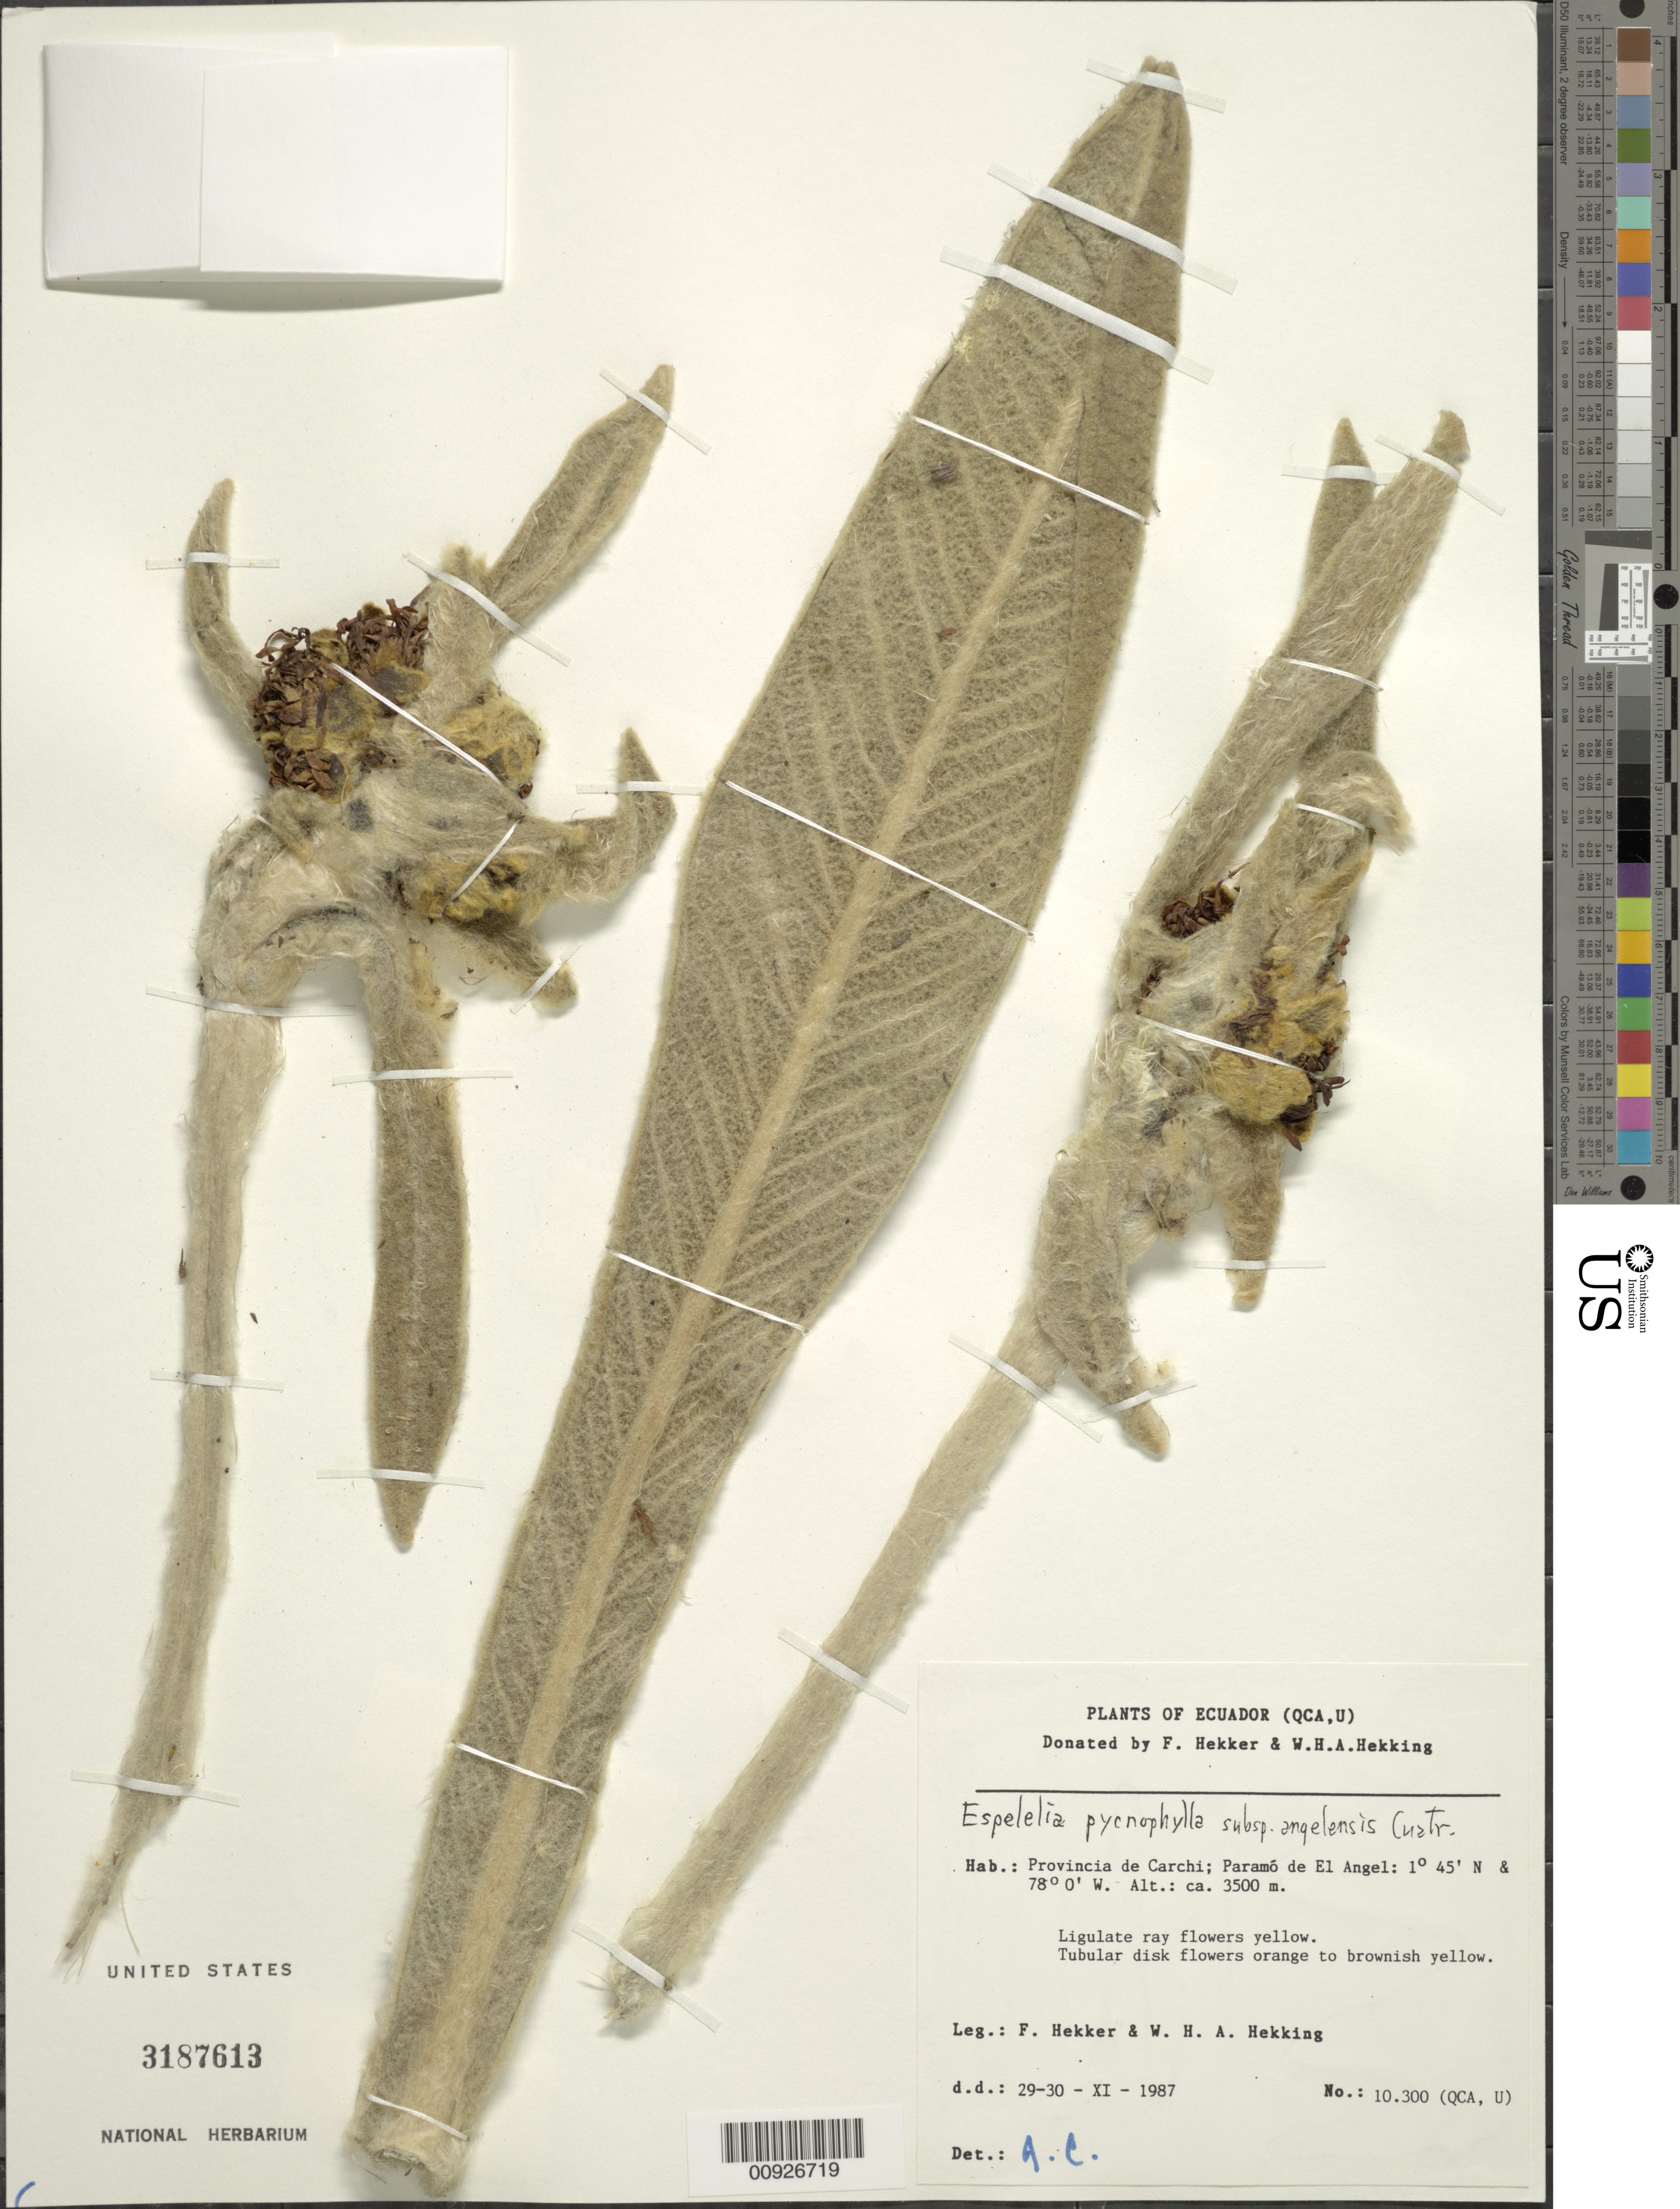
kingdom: Plantae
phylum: Tracheophyta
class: Magnoliopsida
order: Asterales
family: Asteraceae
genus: Espeletia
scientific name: Espeletia pycnophylla subsp. angelensis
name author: Cuatrec.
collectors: F. Hekker & W. H. A. Hekking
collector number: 10300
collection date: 1987-11-29/1987-11-30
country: Ecuador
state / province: Carchi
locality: Páramo del Ángel.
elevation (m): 3500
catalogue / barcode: US 3187613